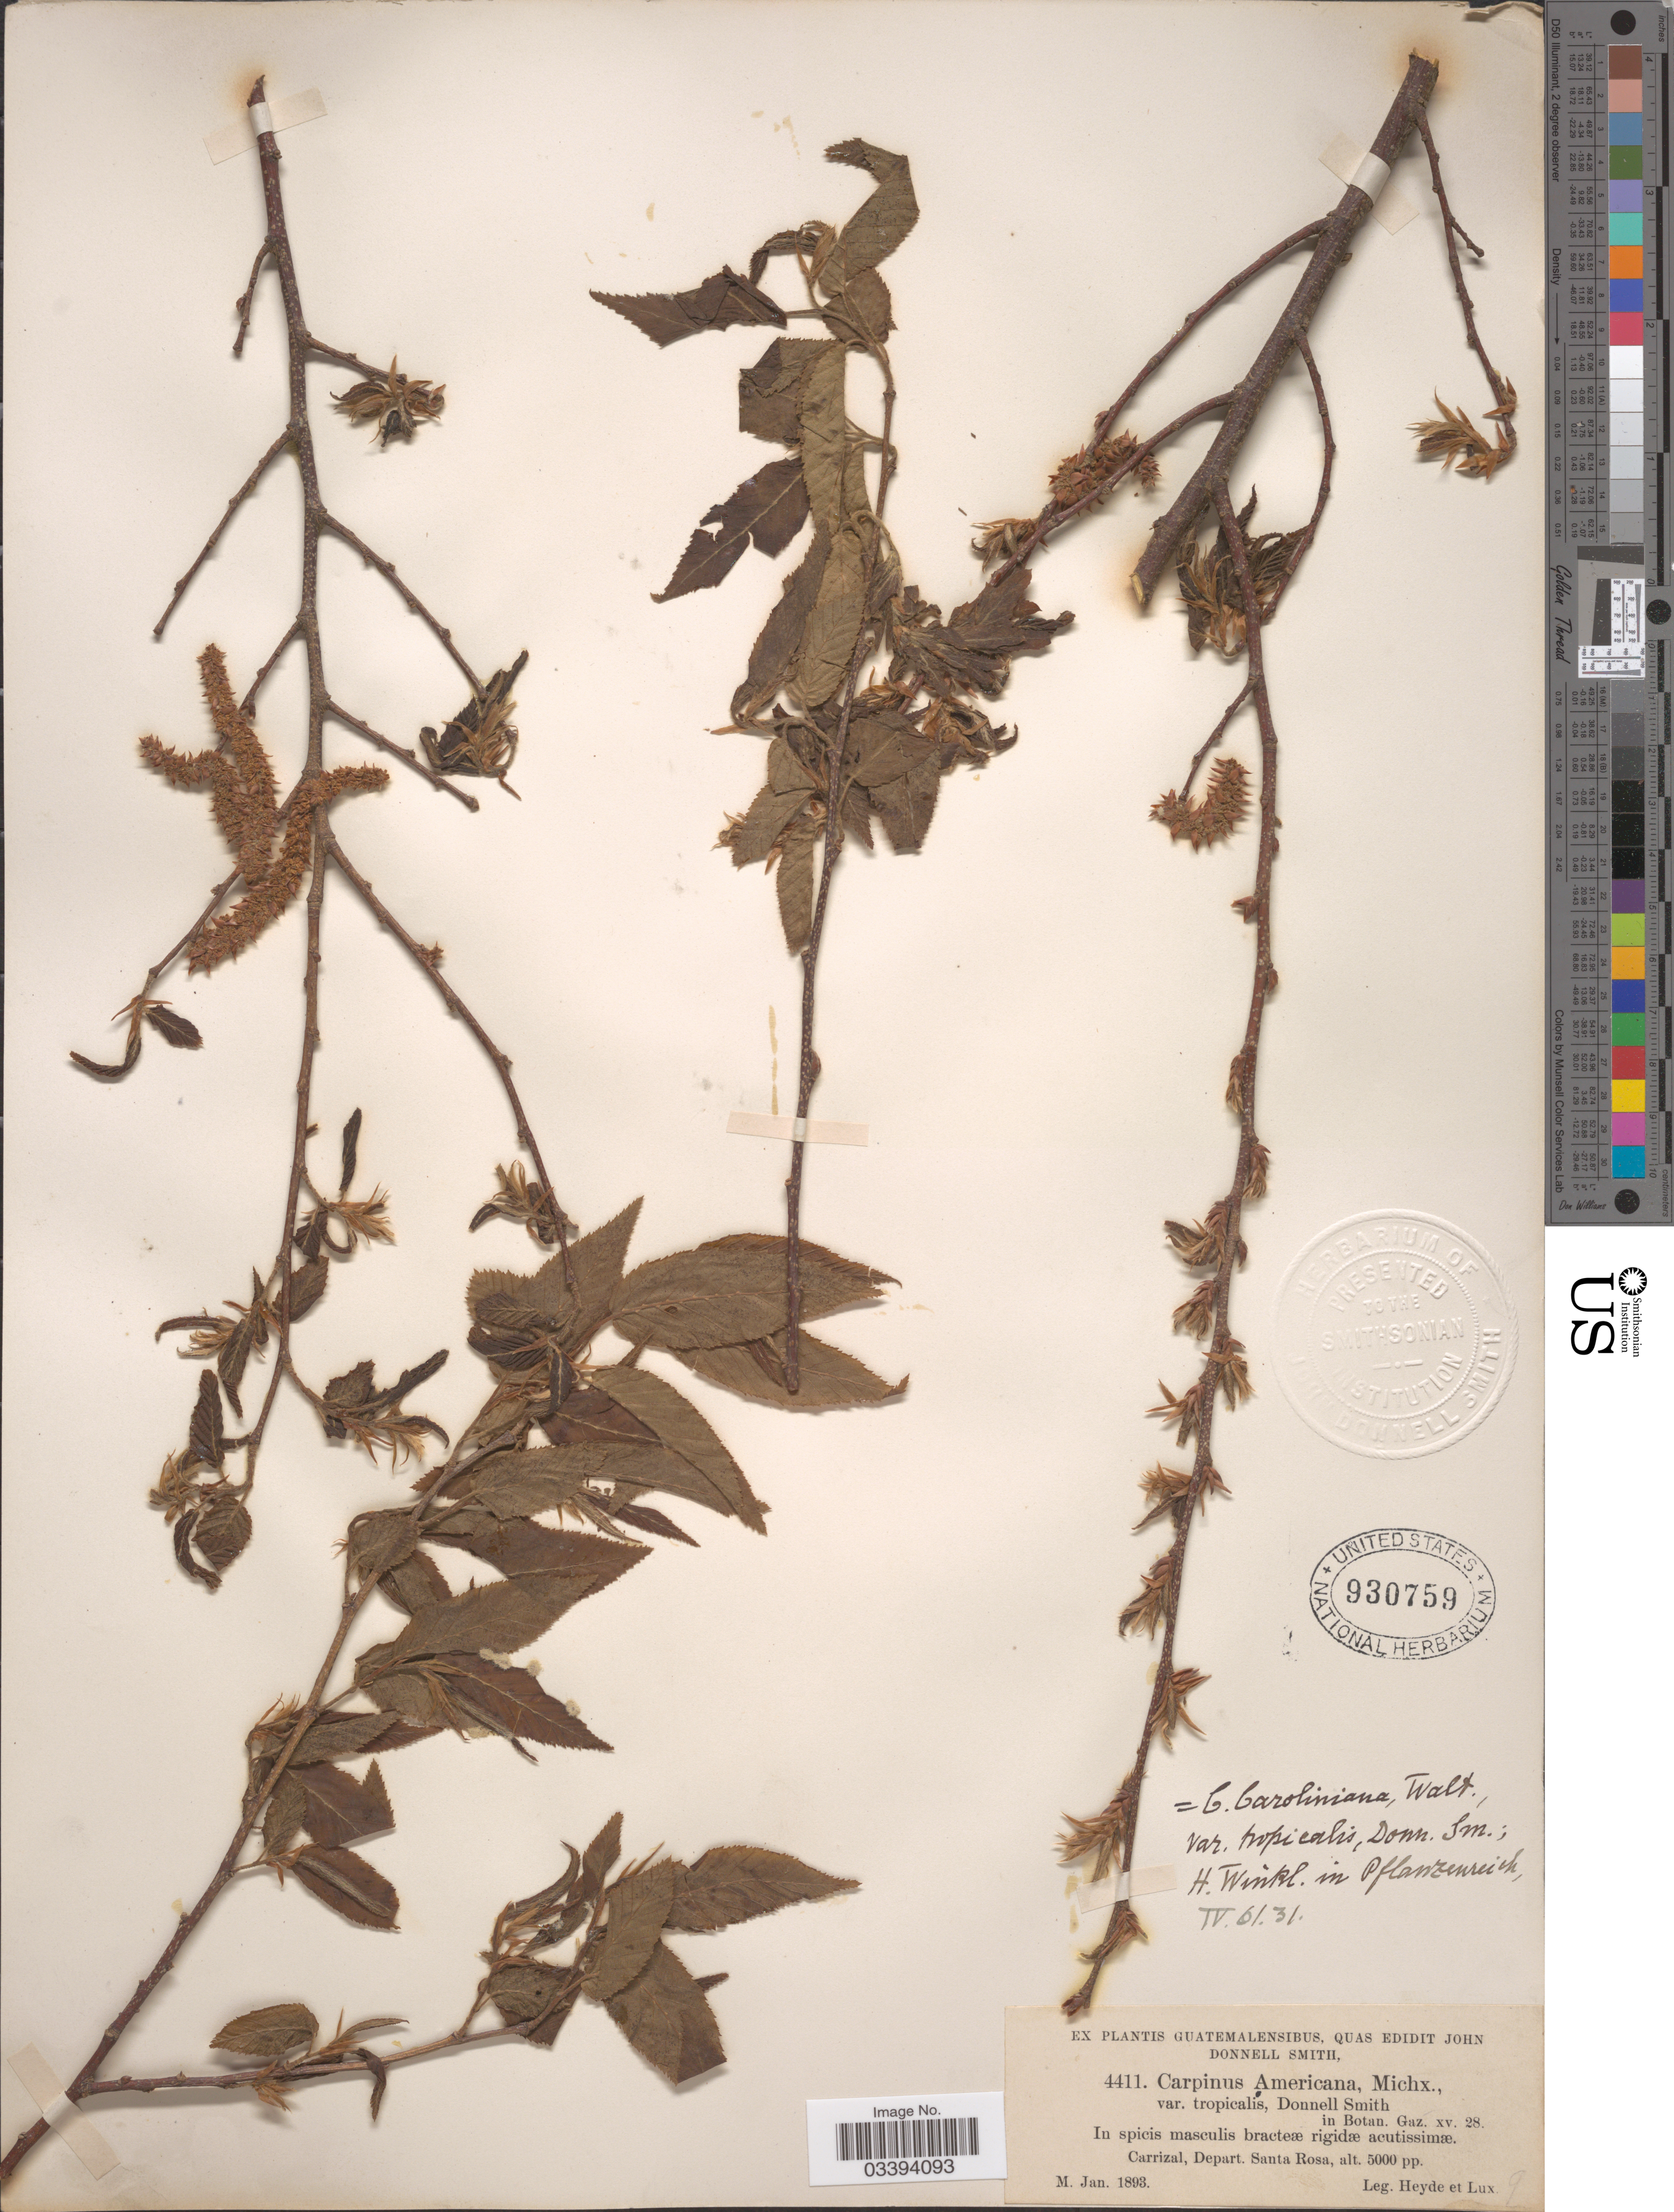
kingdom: Plantae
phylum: Tracheophyta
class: Magnoliopsida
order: Fagales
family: Betulaceae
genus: Carpinus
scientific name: Carpinus tropicalis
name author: (Donn. Sm.) Lundell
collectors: Heyde & Lux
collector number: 4411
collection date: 1893-01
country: Guatemala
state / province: Santa Rosa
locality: Carrizal, Depart. Santa Rosa.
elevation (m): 1524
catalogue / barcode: US 930759